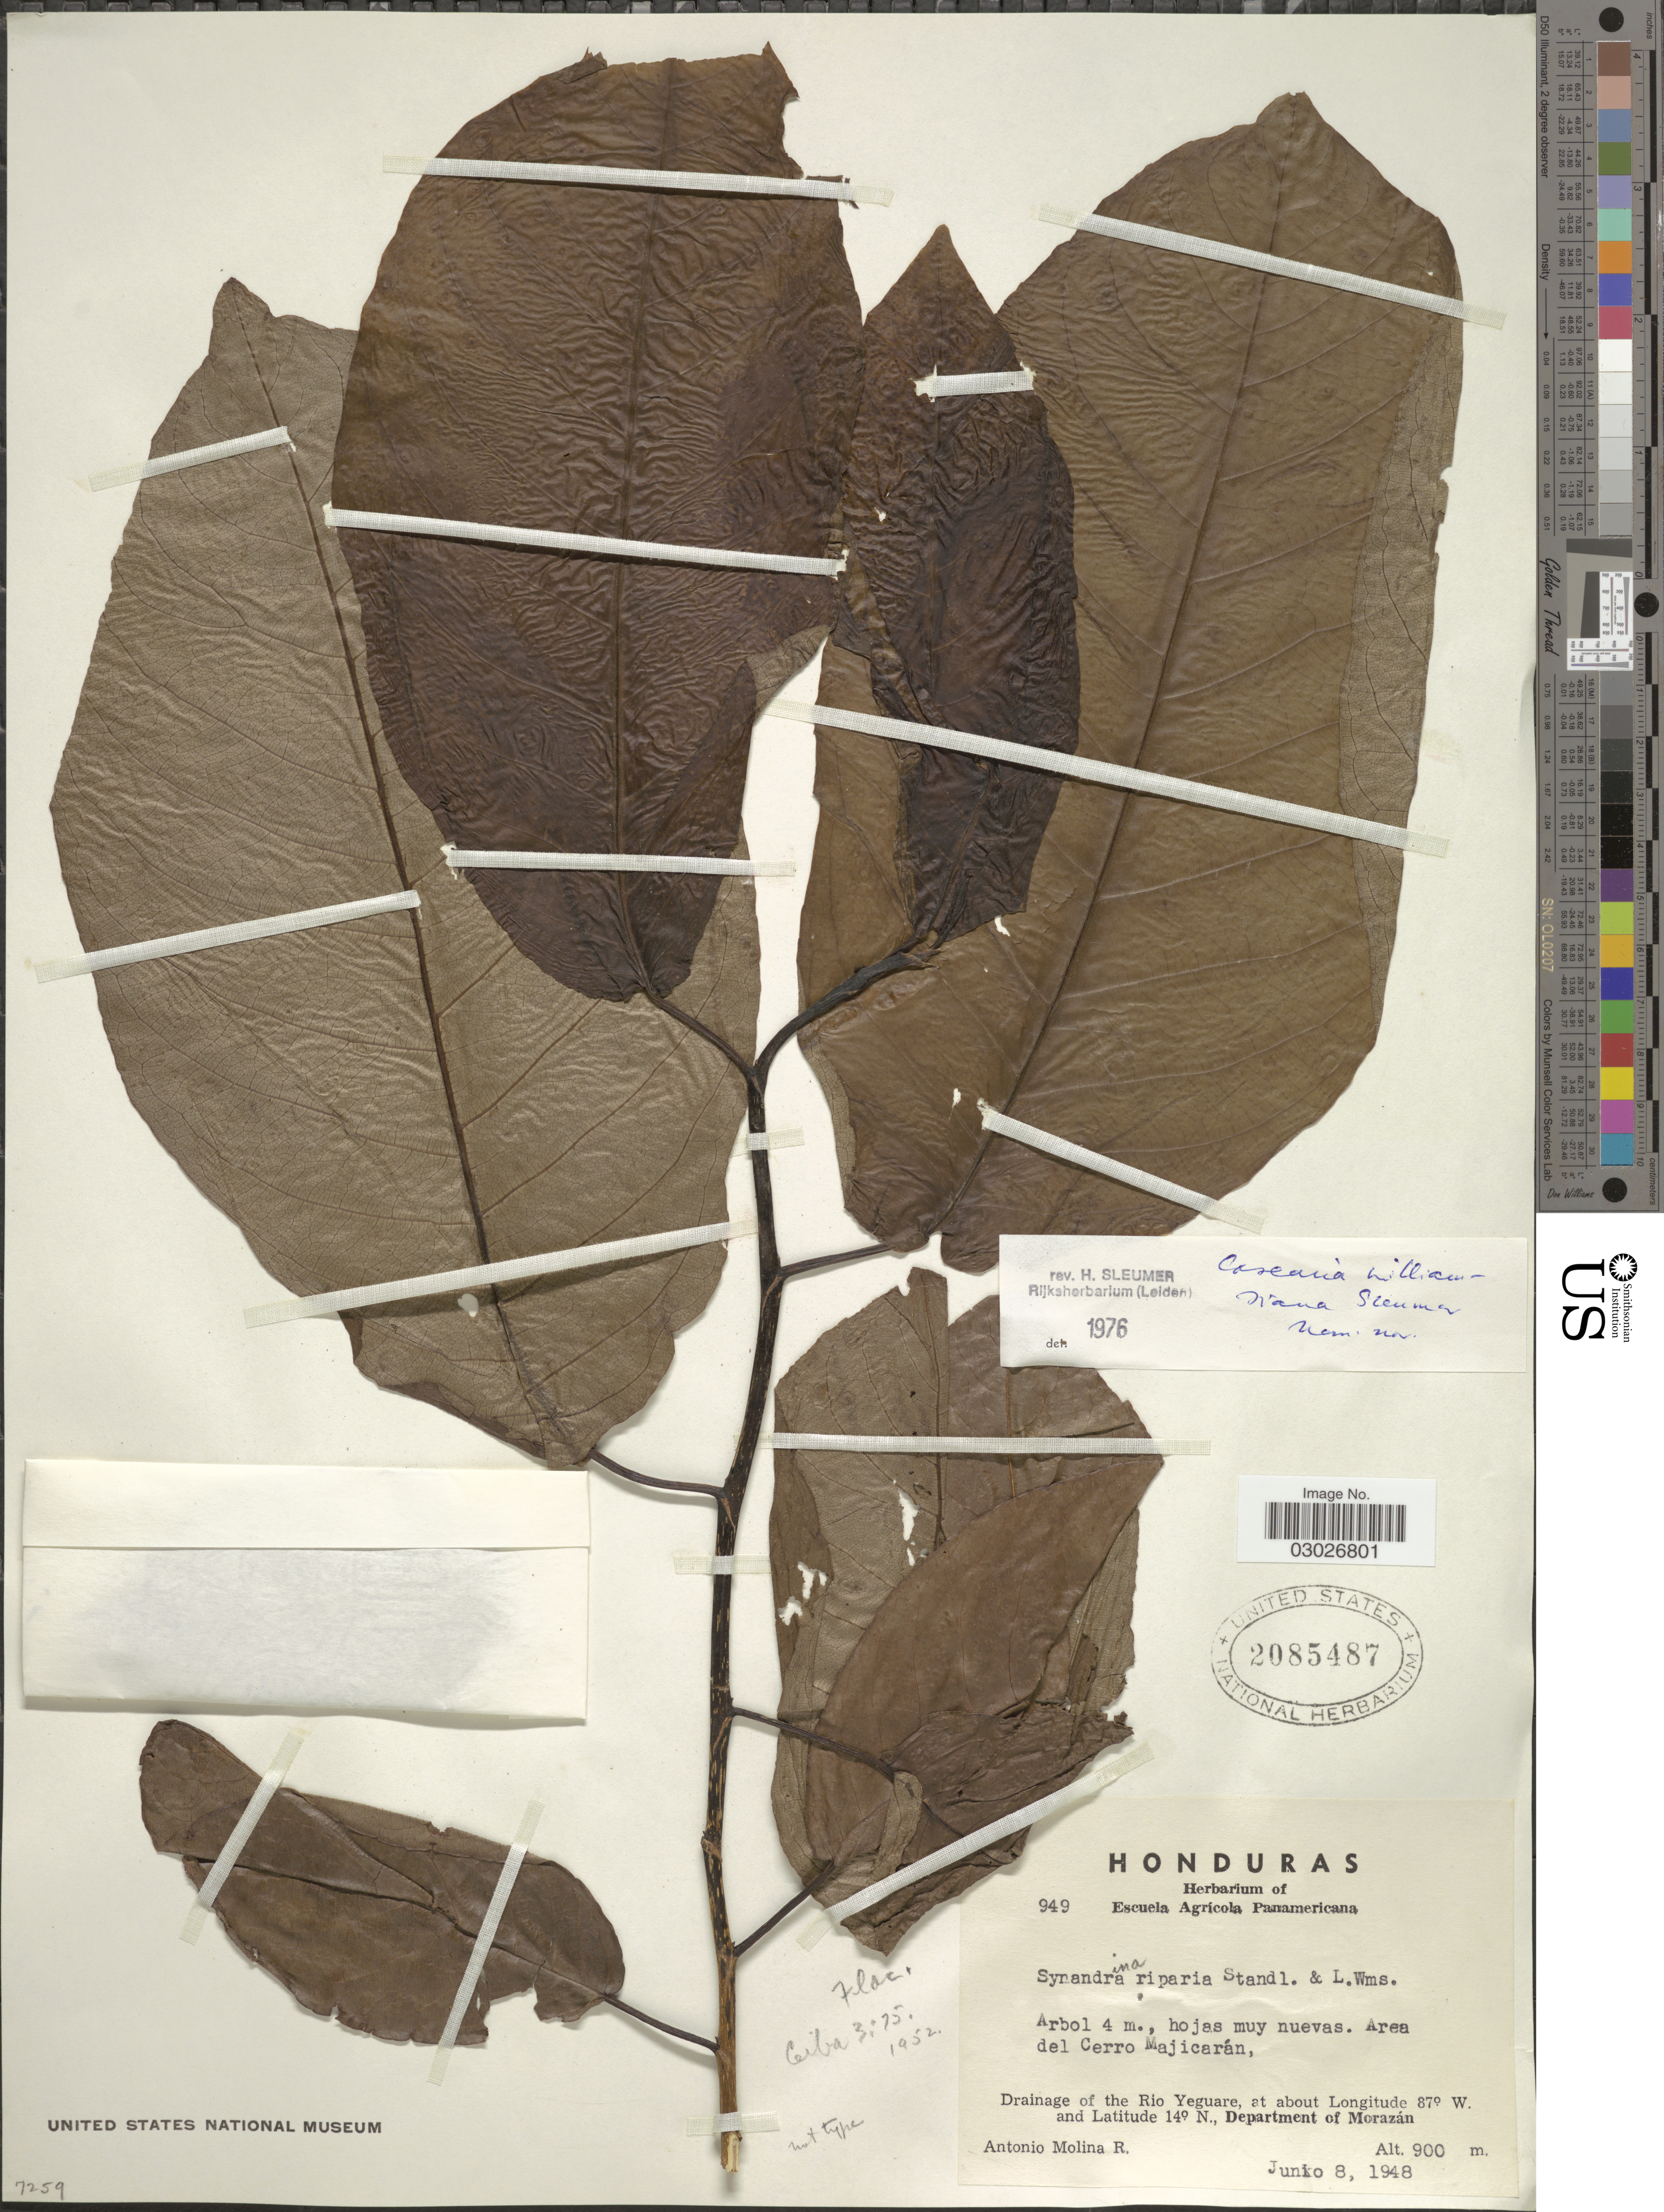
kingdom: Plantae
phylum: Tracheophyta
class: Magnoliopsida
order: Malpighiales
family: Salicaceae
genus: Casearia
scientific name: Casearia williamsiana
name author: Sleumer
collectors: A. Molina R.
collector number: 949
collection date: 1948-06-08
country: Honduras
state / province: Fco. Morazán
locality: Area del Cerro Majicarán. Drainage of the Rio Yeguare. Department of Morazán.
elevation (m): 900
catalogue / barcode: US 2085487